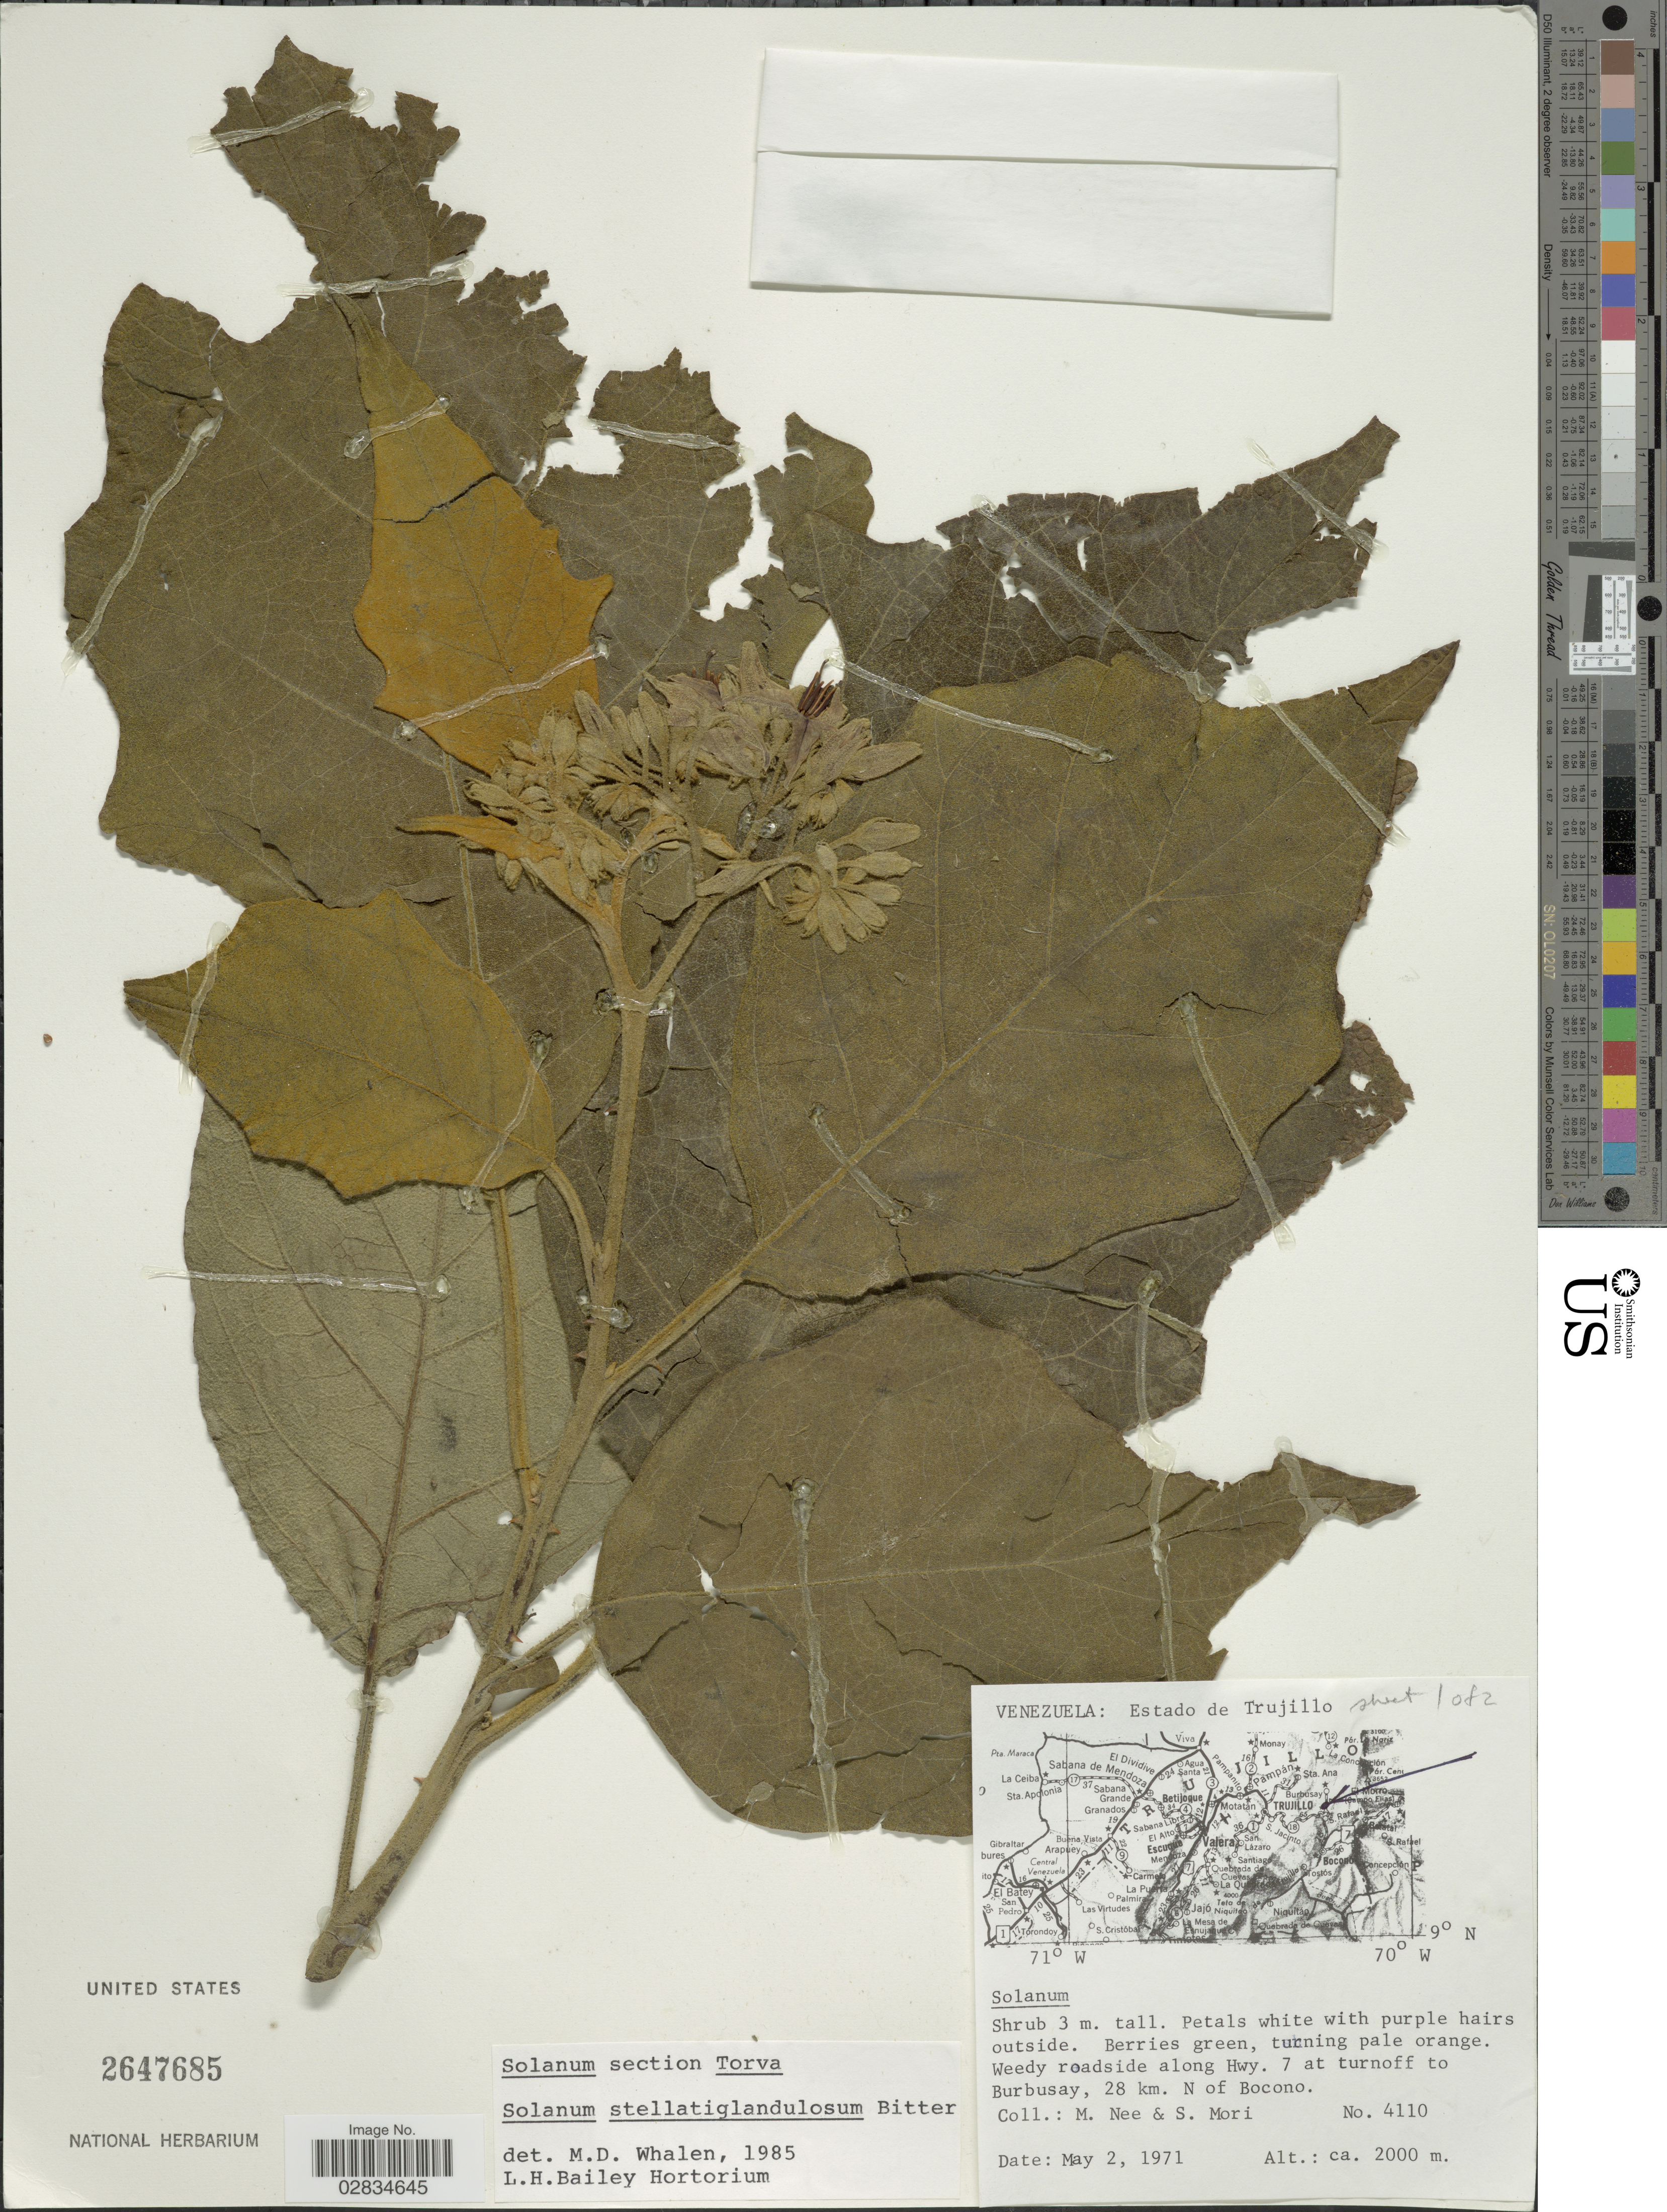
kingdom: Plantae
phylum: Tracheophyta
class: Magnoliopsida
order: Solanales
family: Solanaceae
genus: Solanum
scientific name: Solanum stellatiglandulosum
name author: Bitter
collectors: M. Nee & S. Mori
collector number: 4110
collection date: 1971-05-02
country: Venezuela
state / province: Trujillo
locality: Weedy roadside along Hwy. 7 at turnoff to Burbusay, 28 km N of Bocono.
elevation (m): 2000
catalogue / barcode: US 2647685